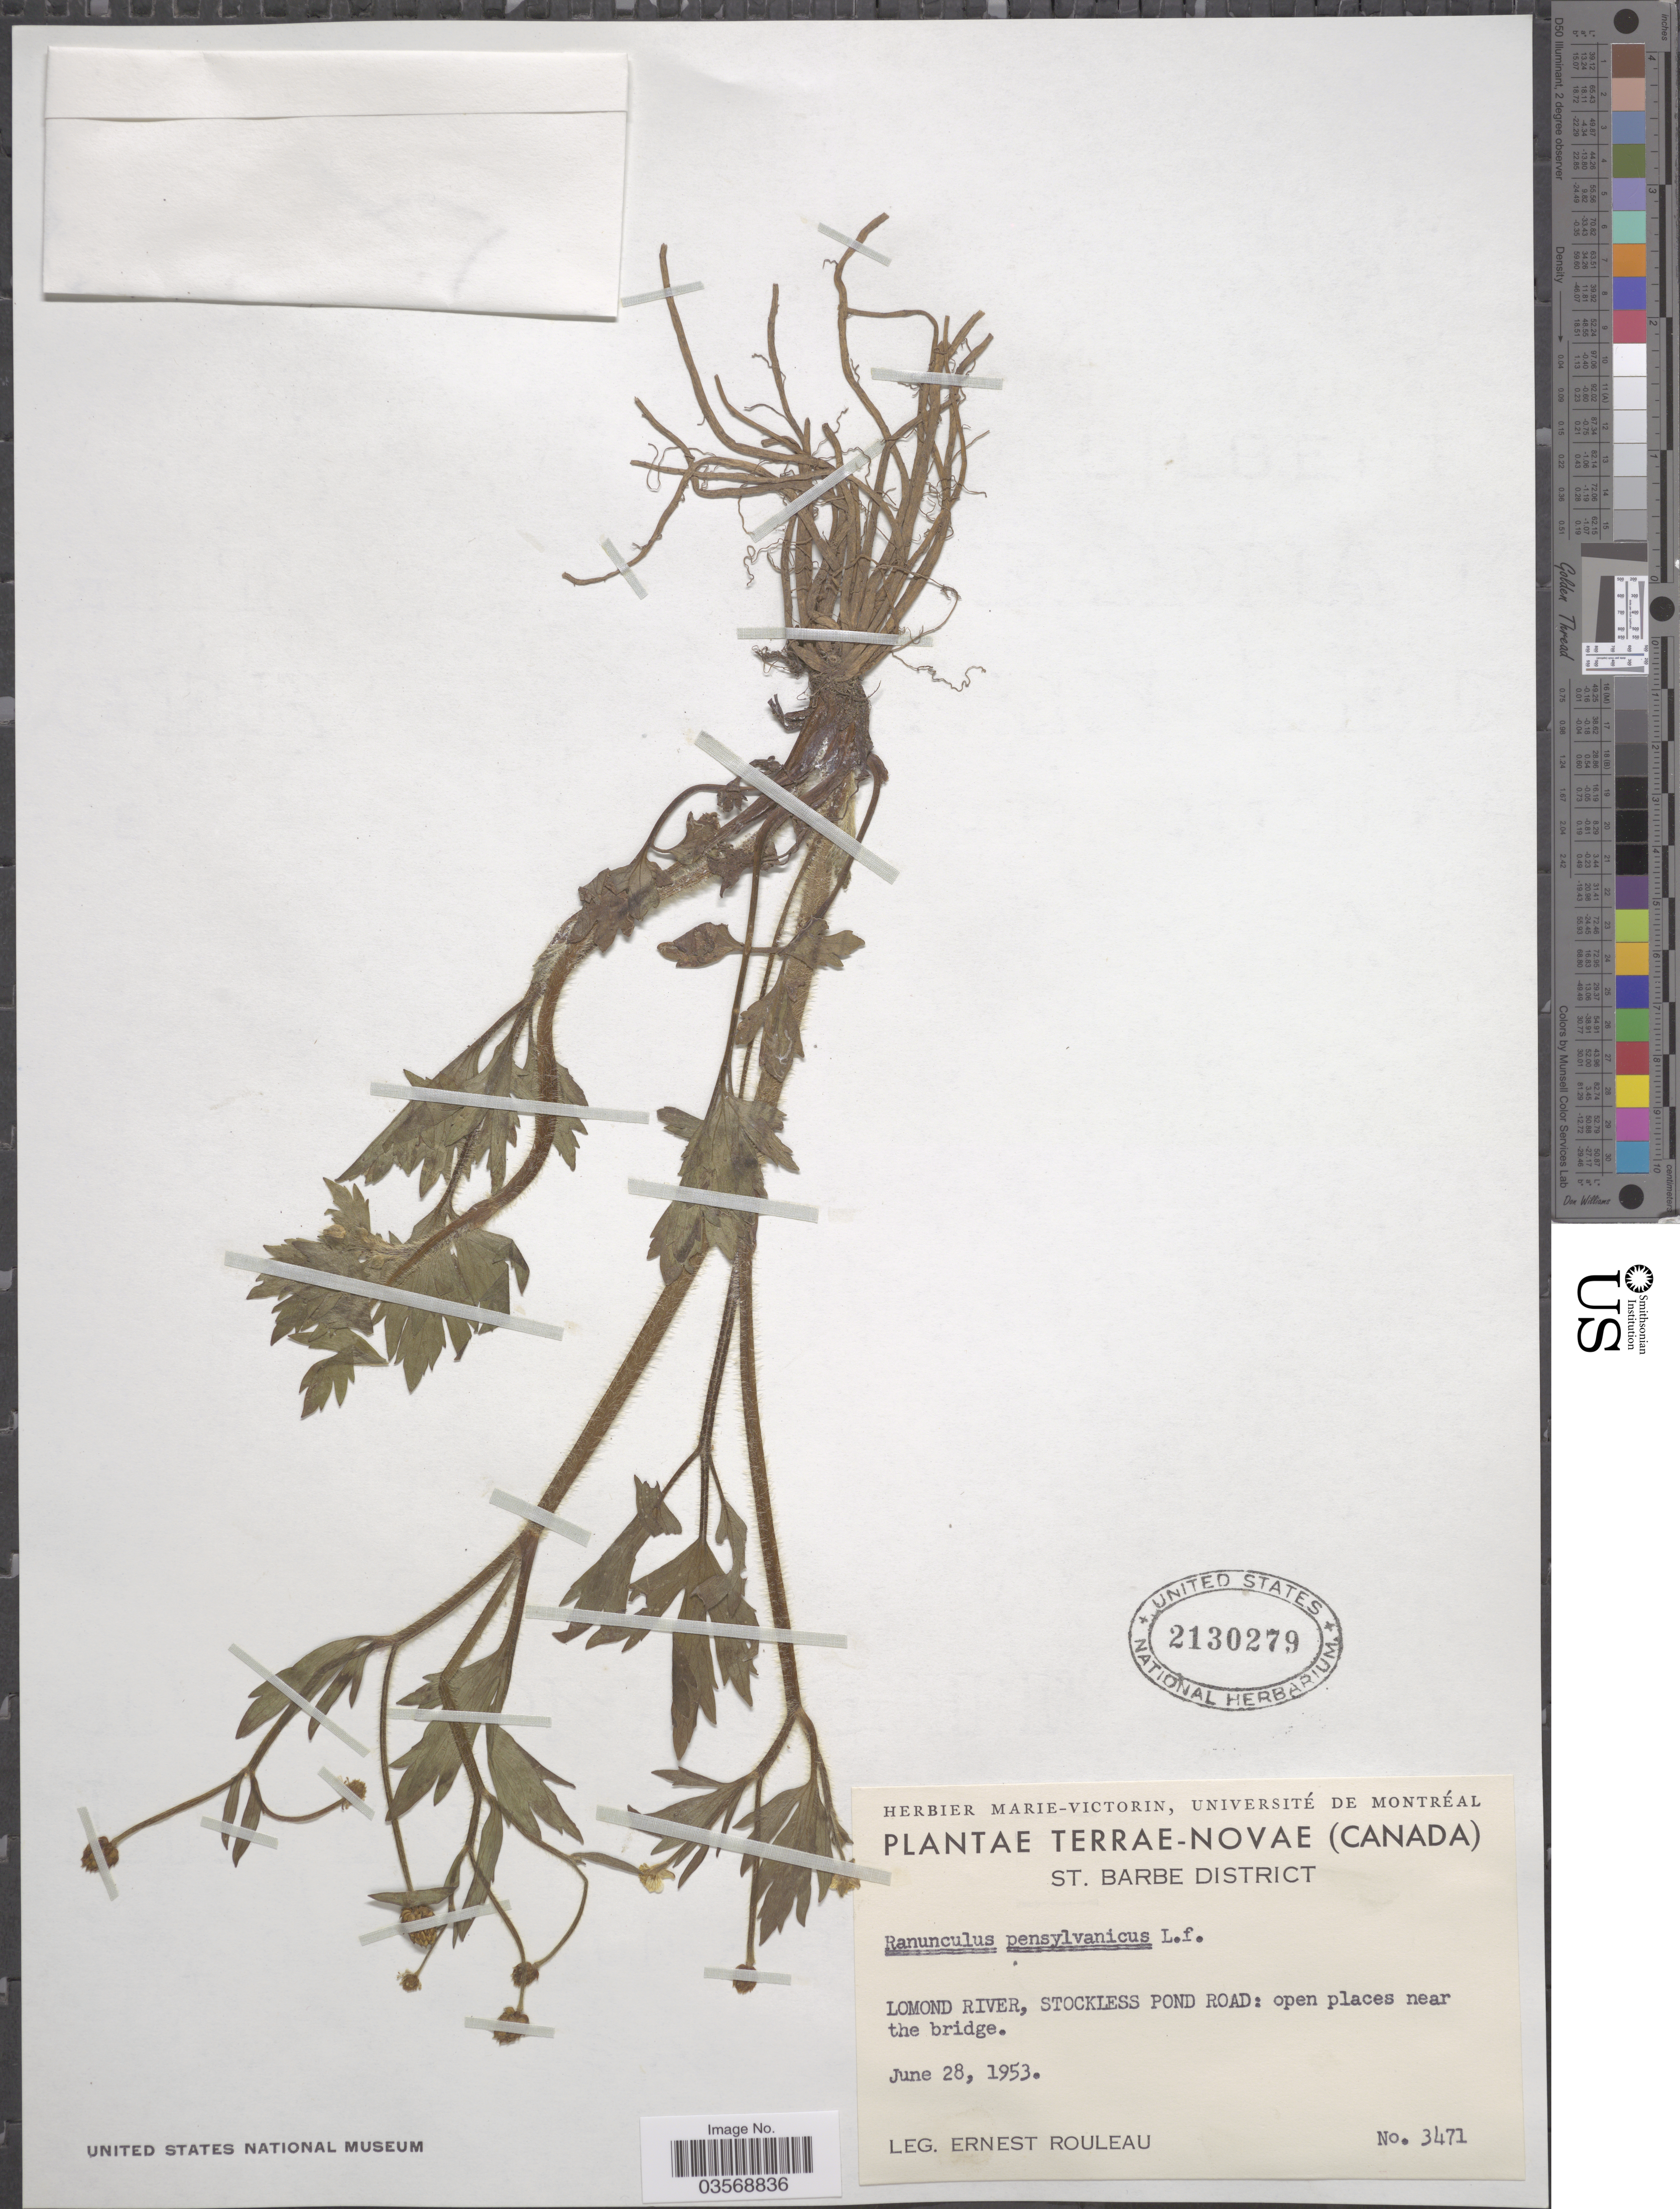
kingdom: Plantae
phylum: Tracheophyta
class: Magnoliopsida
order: Ranunculales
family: Ranunculaceae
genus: Ranunculus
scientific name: Ranunculus pensylvanicus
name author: L. f.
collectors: E. Rouleau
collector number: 3471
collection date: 1953-06-28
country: Canada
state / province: Newfoundland and Labrador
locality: Terrae-Novae. St. Barbe District. Lomond River, Stockless Pond Road: open places near the bridge.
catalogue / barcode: US 2130279